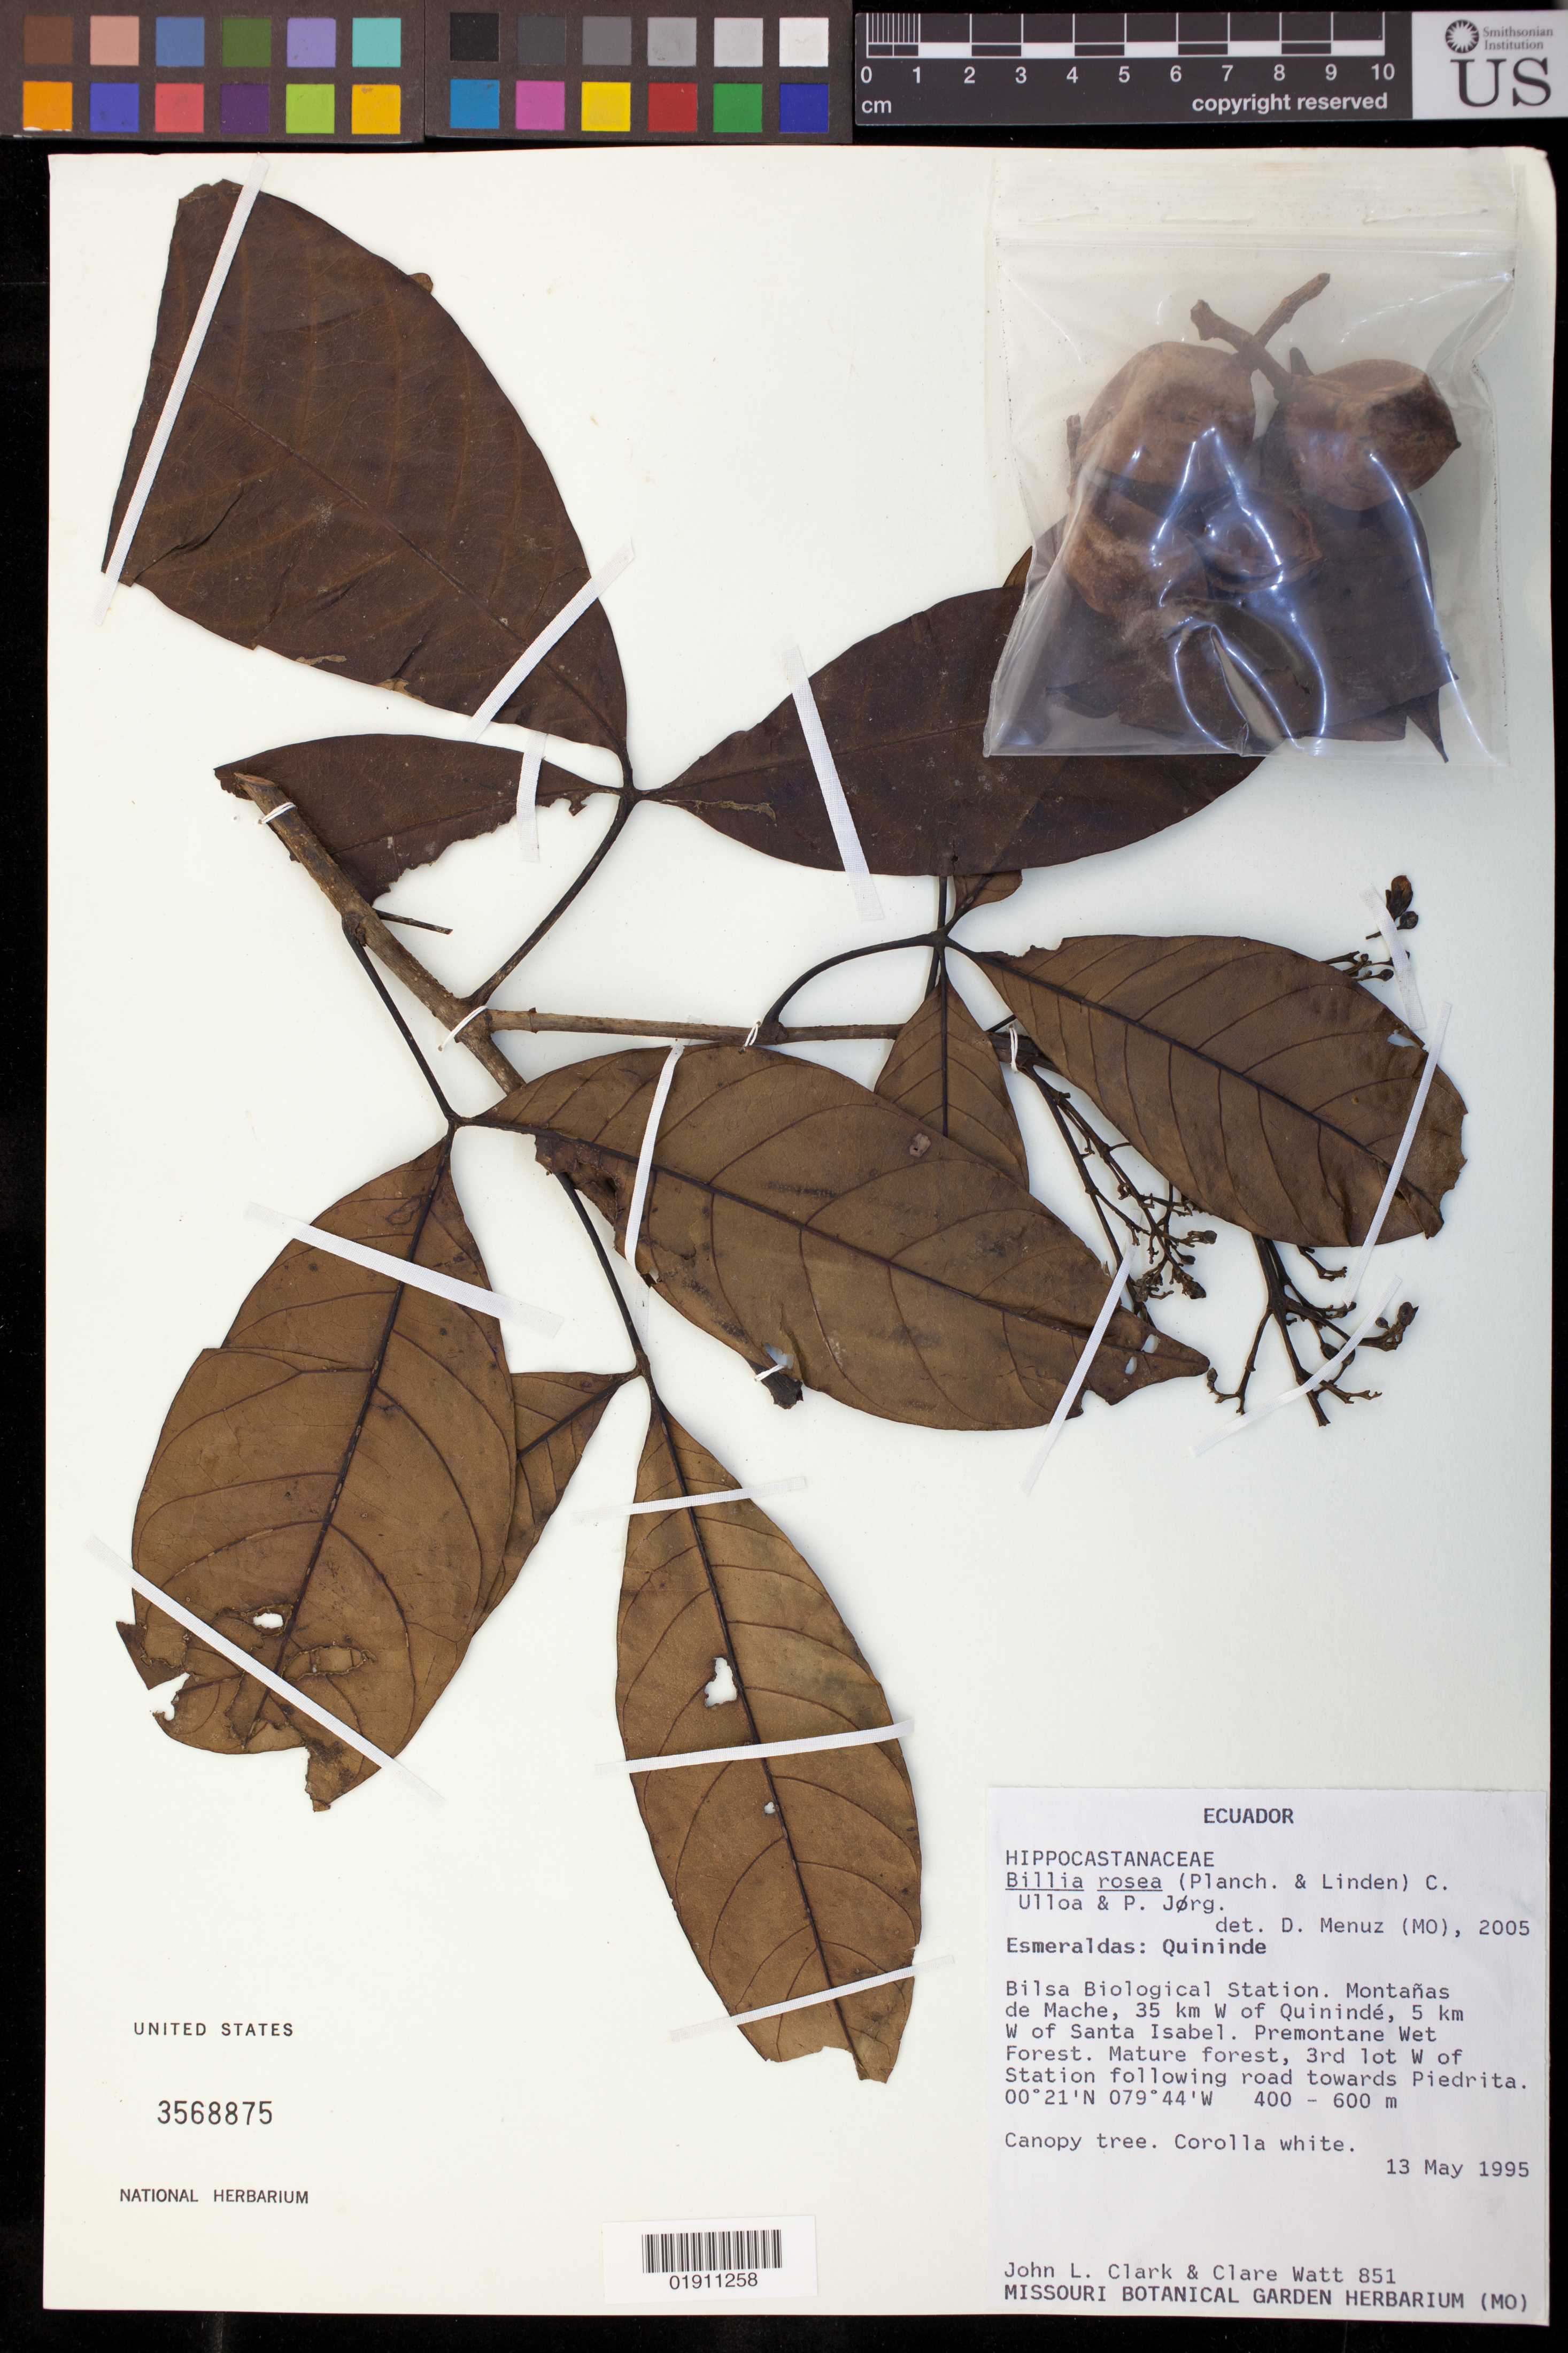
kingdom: Plantae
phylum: Tracheophyta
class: Magnoliopsida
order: Sapindales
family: Sapindaceae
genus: Billia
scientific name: Billia rosea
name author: (Planch. & Linden) C. Ulloa & P.M. Jørg.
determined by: Menuz, D.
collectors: J. L. Clark & C. Watt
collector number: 851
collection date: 1995-05-13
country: Ecuador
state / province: Esmeraldas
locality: Bilsa Biological Station. Montanas de Mache, 35 km W of Quininde, 5 km W of Santa Isabel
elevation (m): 400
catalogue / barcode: US 3568875